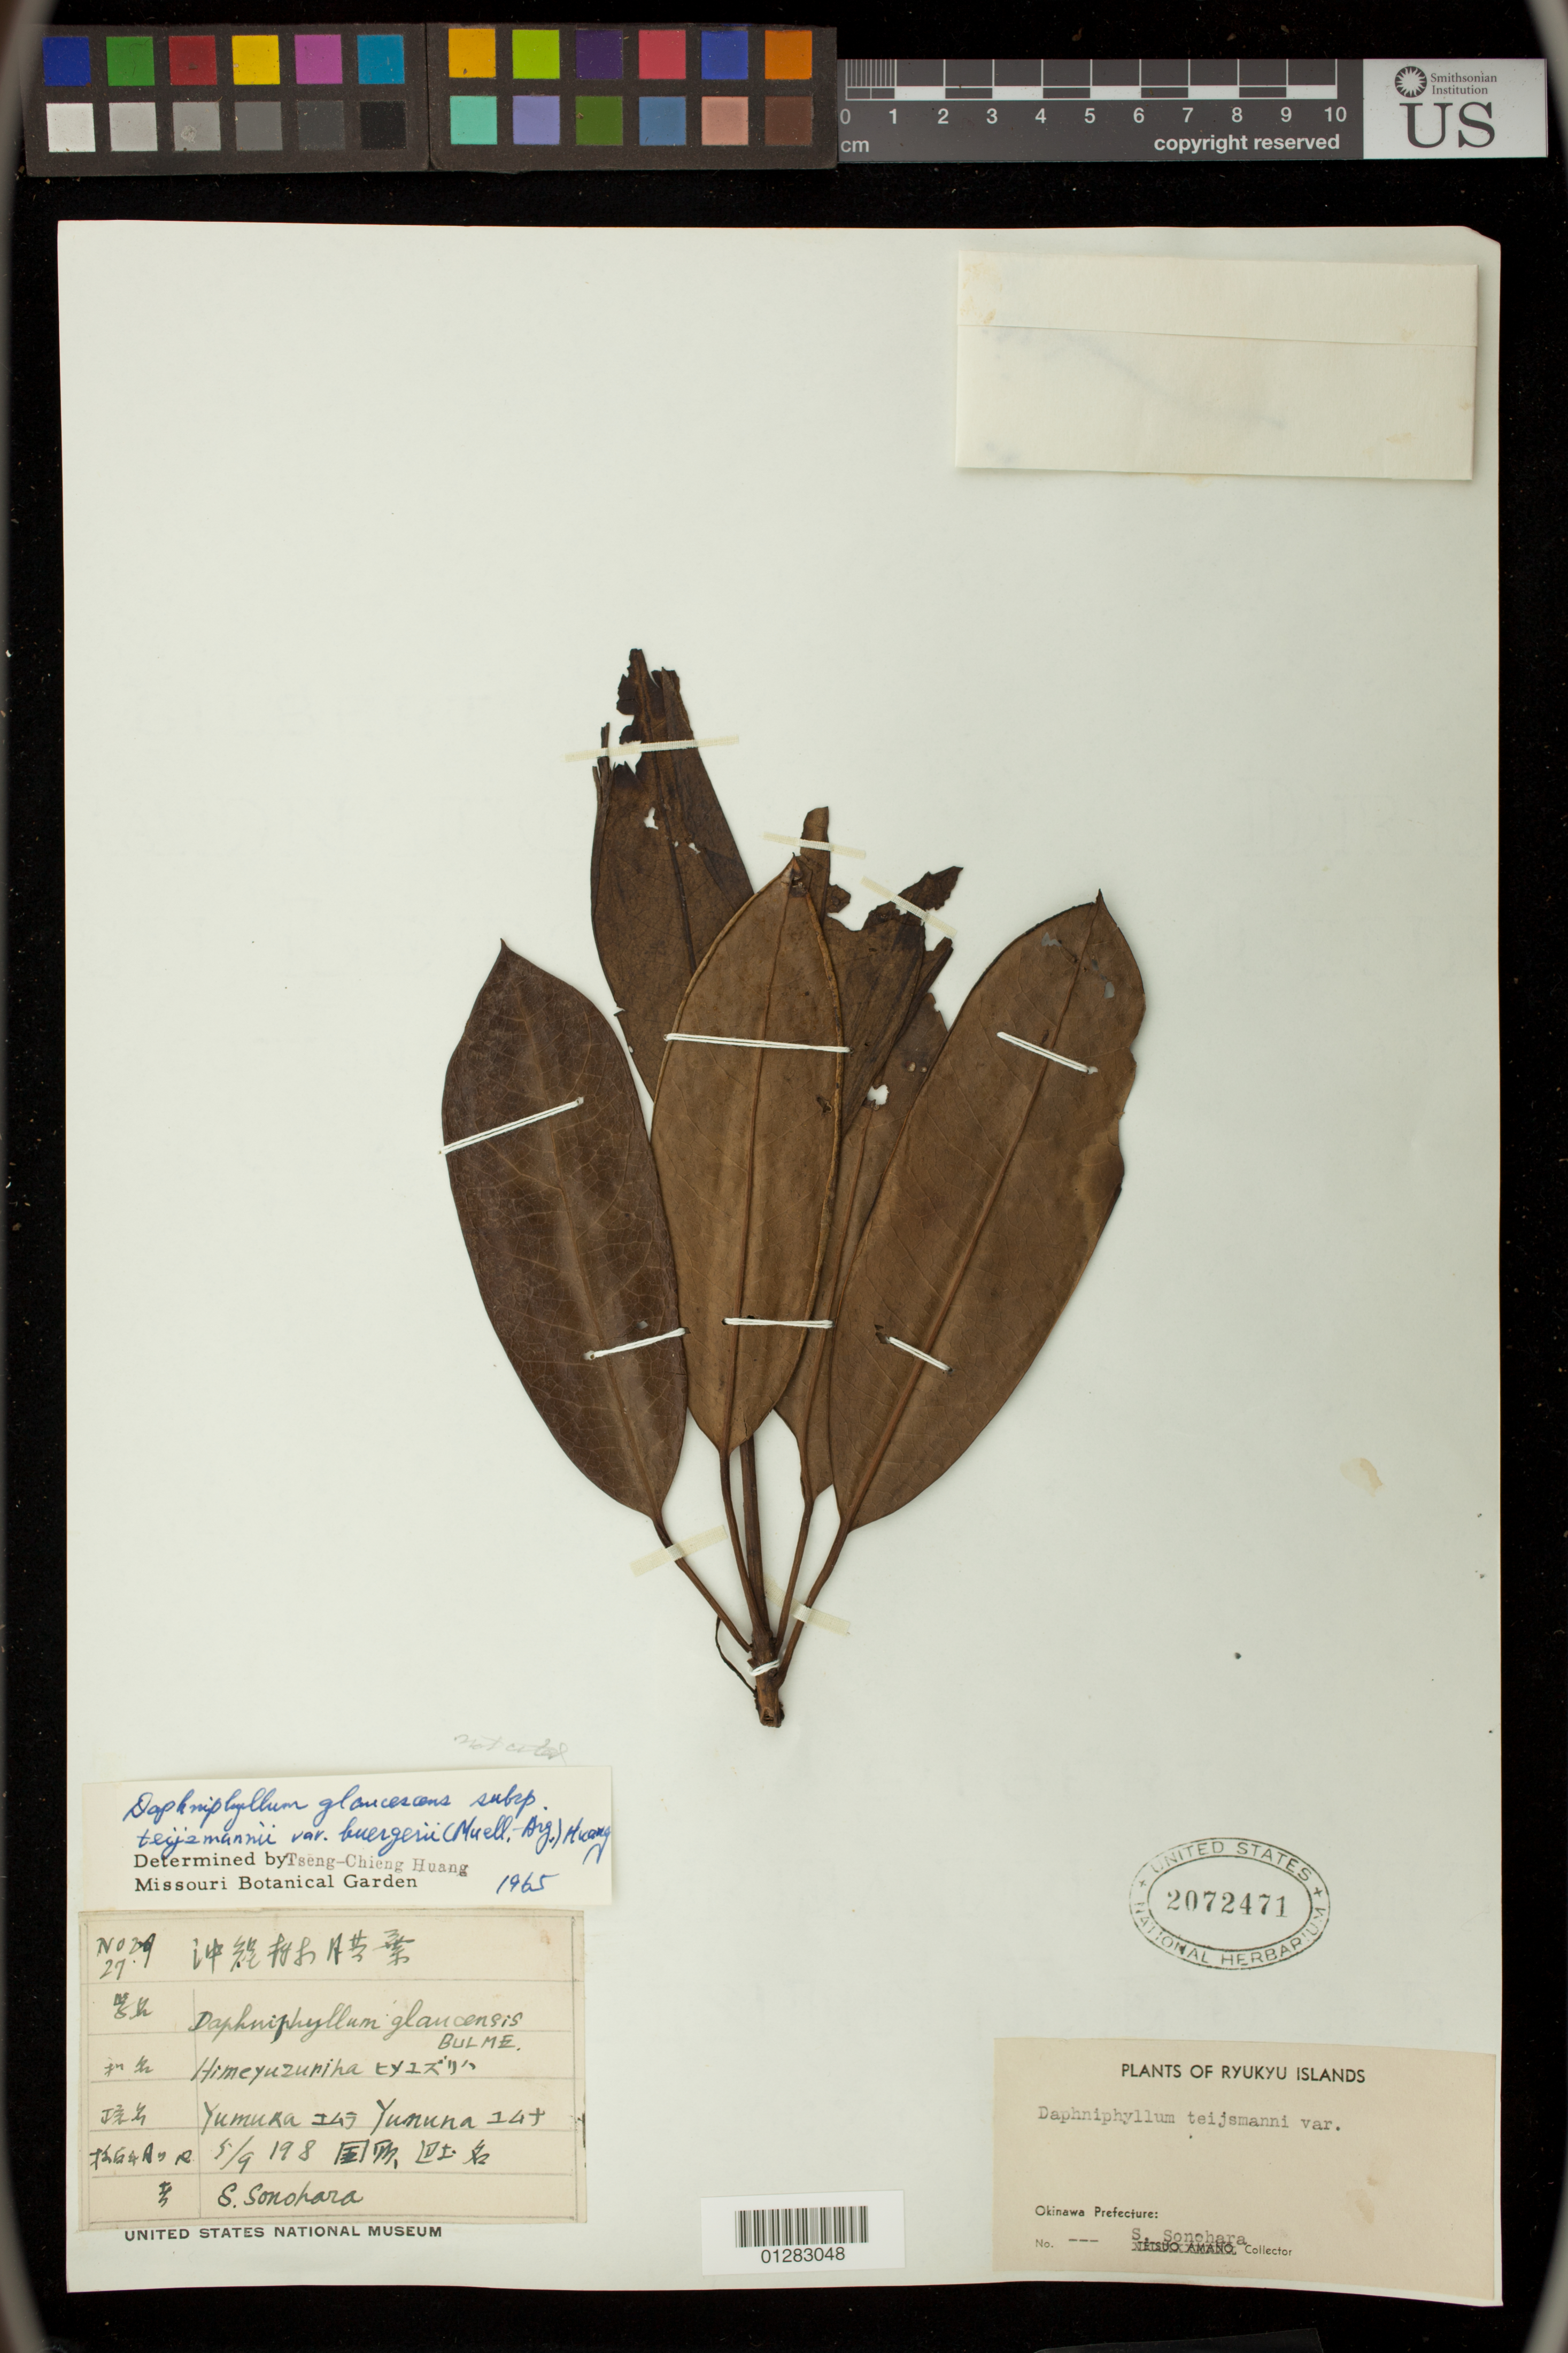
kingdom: Plantae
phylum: Tracheophyta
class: Magnoliopsida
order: Saxifragales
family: Daphniphyllaceae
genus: Daphniphyllum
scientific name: Daphniphyllum glaucescens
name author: Blume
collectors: S. Sonohara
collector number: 29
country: Japan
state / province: Okinawa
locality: Himeyuzuriha, Yumura, Yumuna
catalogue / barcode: US 2072471